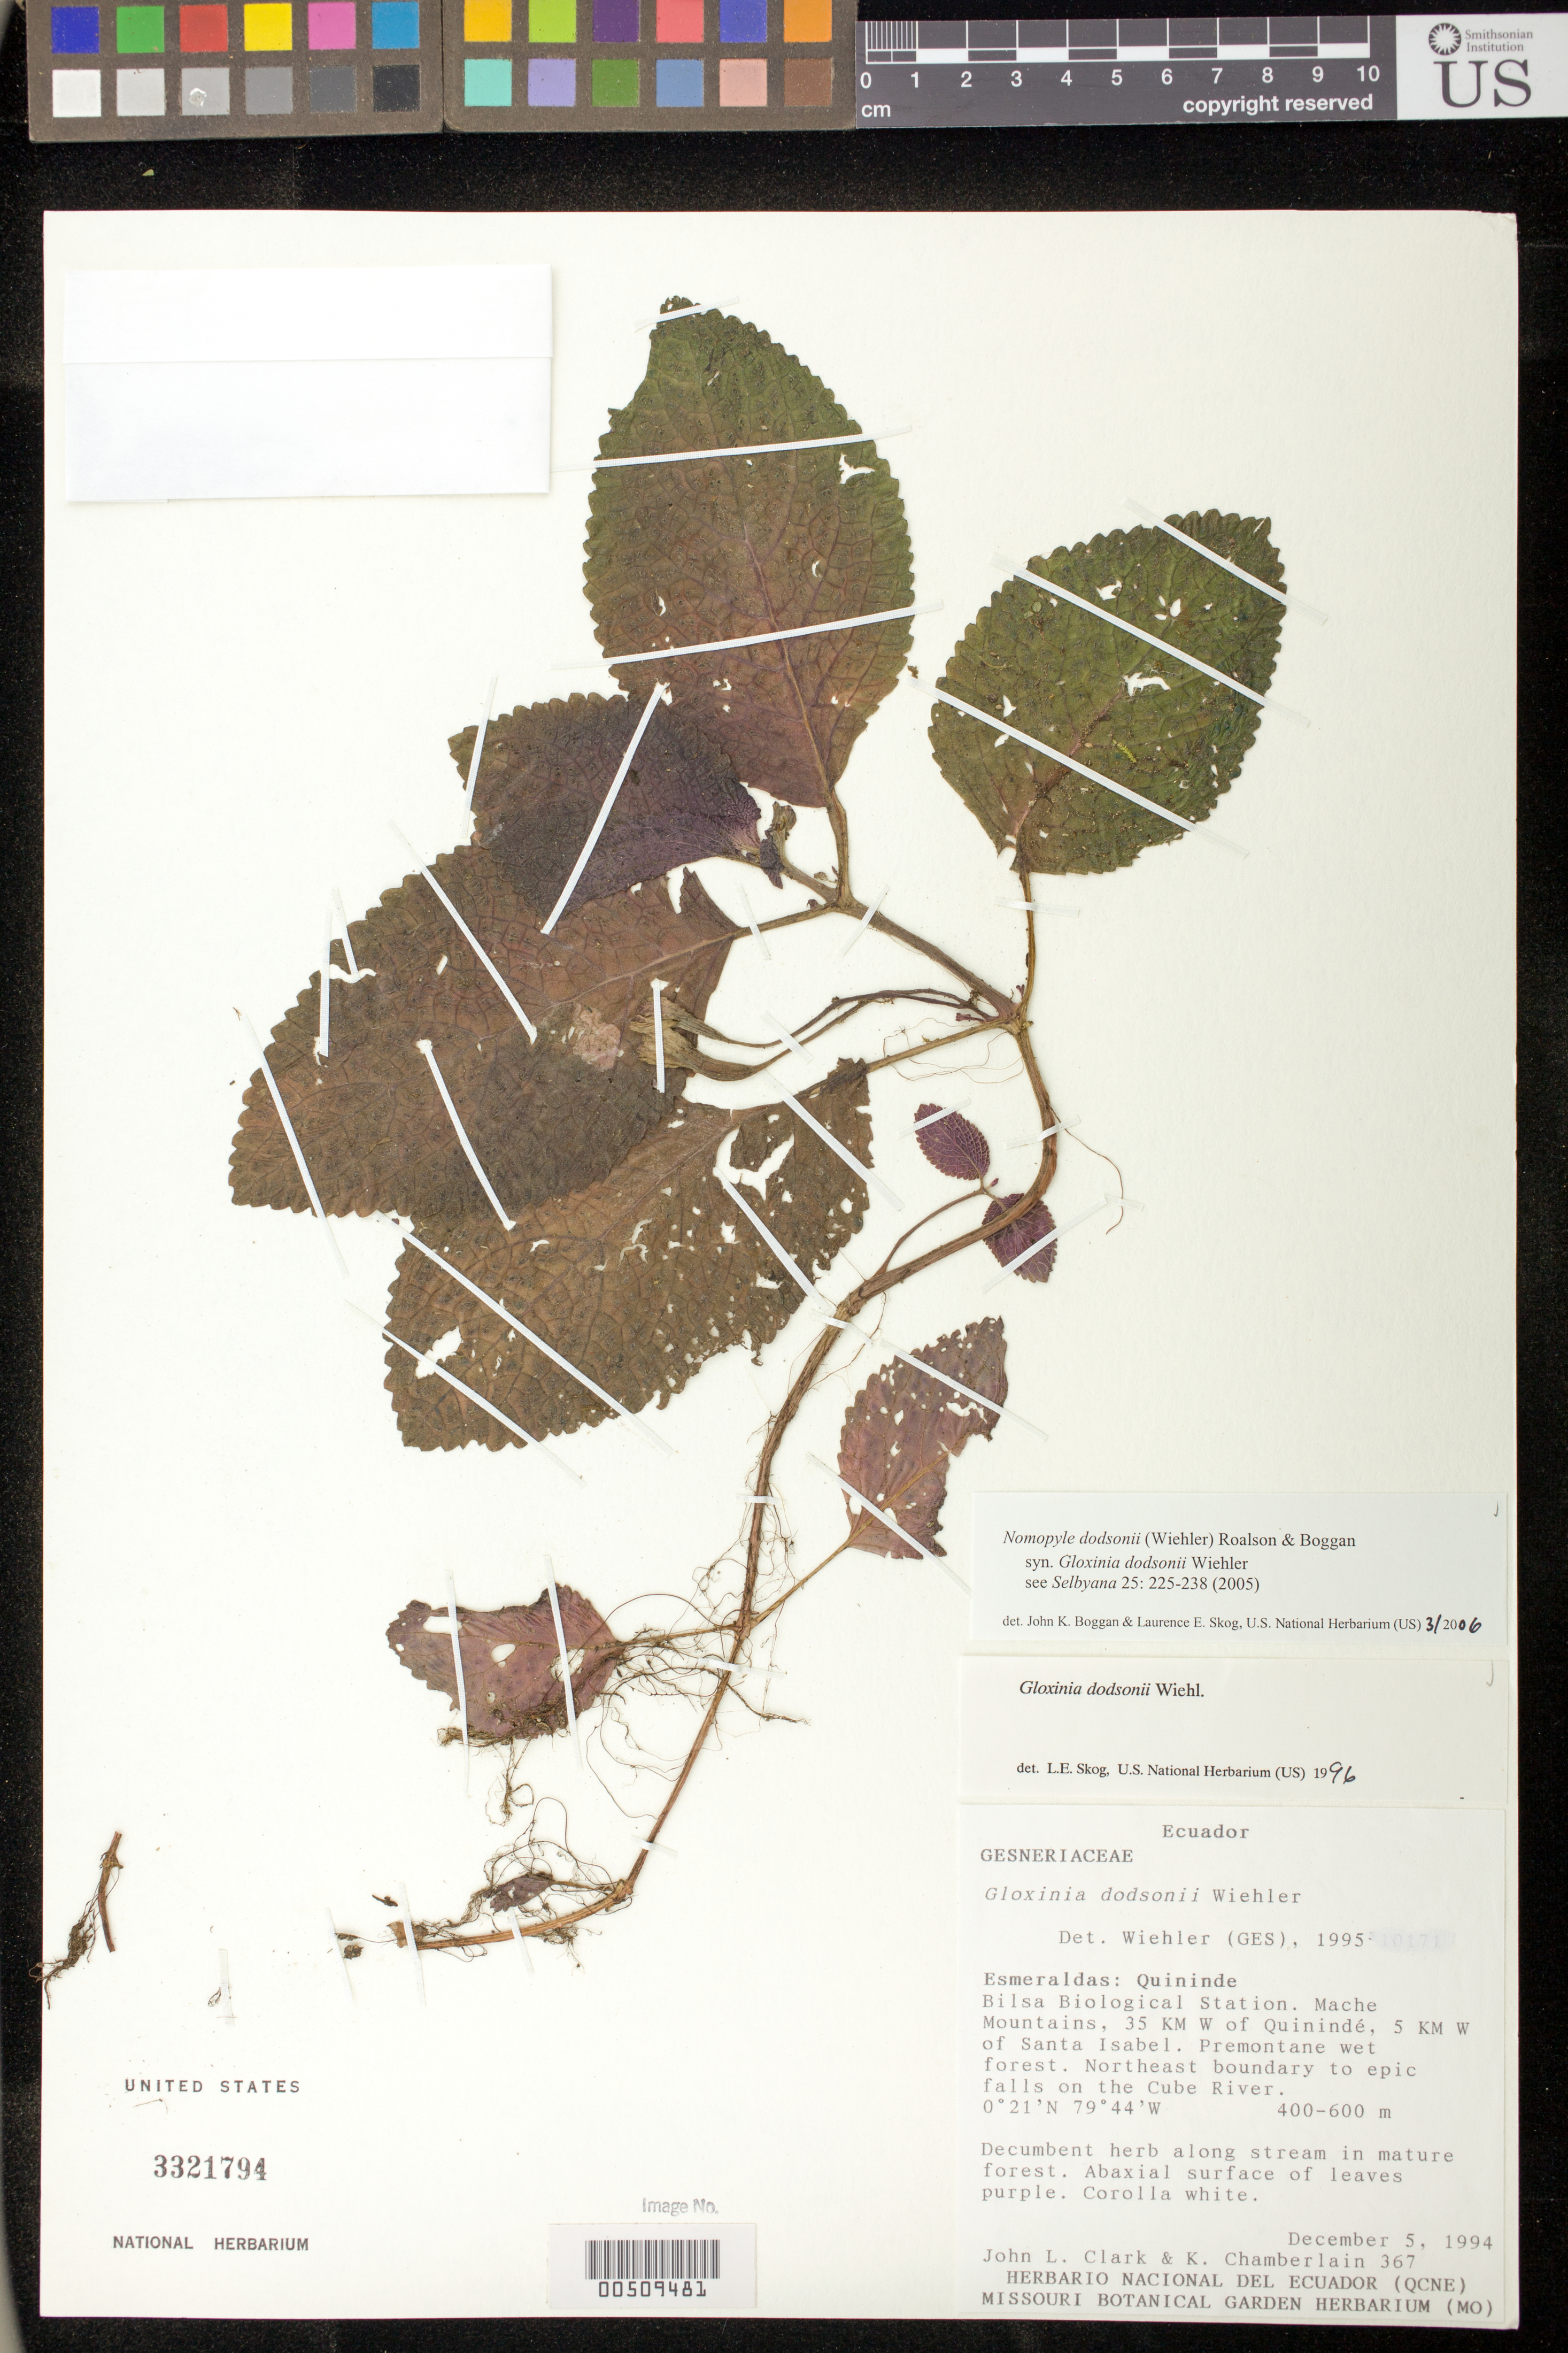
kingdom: Plantae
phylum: Tracheophyta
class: Magnoliopsida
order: Lamiales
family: Gesneriaceae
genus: Nomopyle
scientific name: Nomopyle dodsonii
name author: (Wiehler) Roalson & Boggan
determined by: Boggan, J. K.; Skog, L. E.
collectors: J. L. Clark & K. Chamberlain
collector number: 367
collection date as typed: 05 Dec 1994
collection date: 1994-12-05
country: Ecuador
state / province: Esmeraldas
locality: Quininde, Bilsa Biological Station, Mache Mountains, 35 km W of Quinindé, 5 km W of Santa Isabel; NE boundary to epic falls on the Cube River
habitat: Mature premontane wet forest; along stream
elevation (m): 400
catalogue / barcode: US 3321794